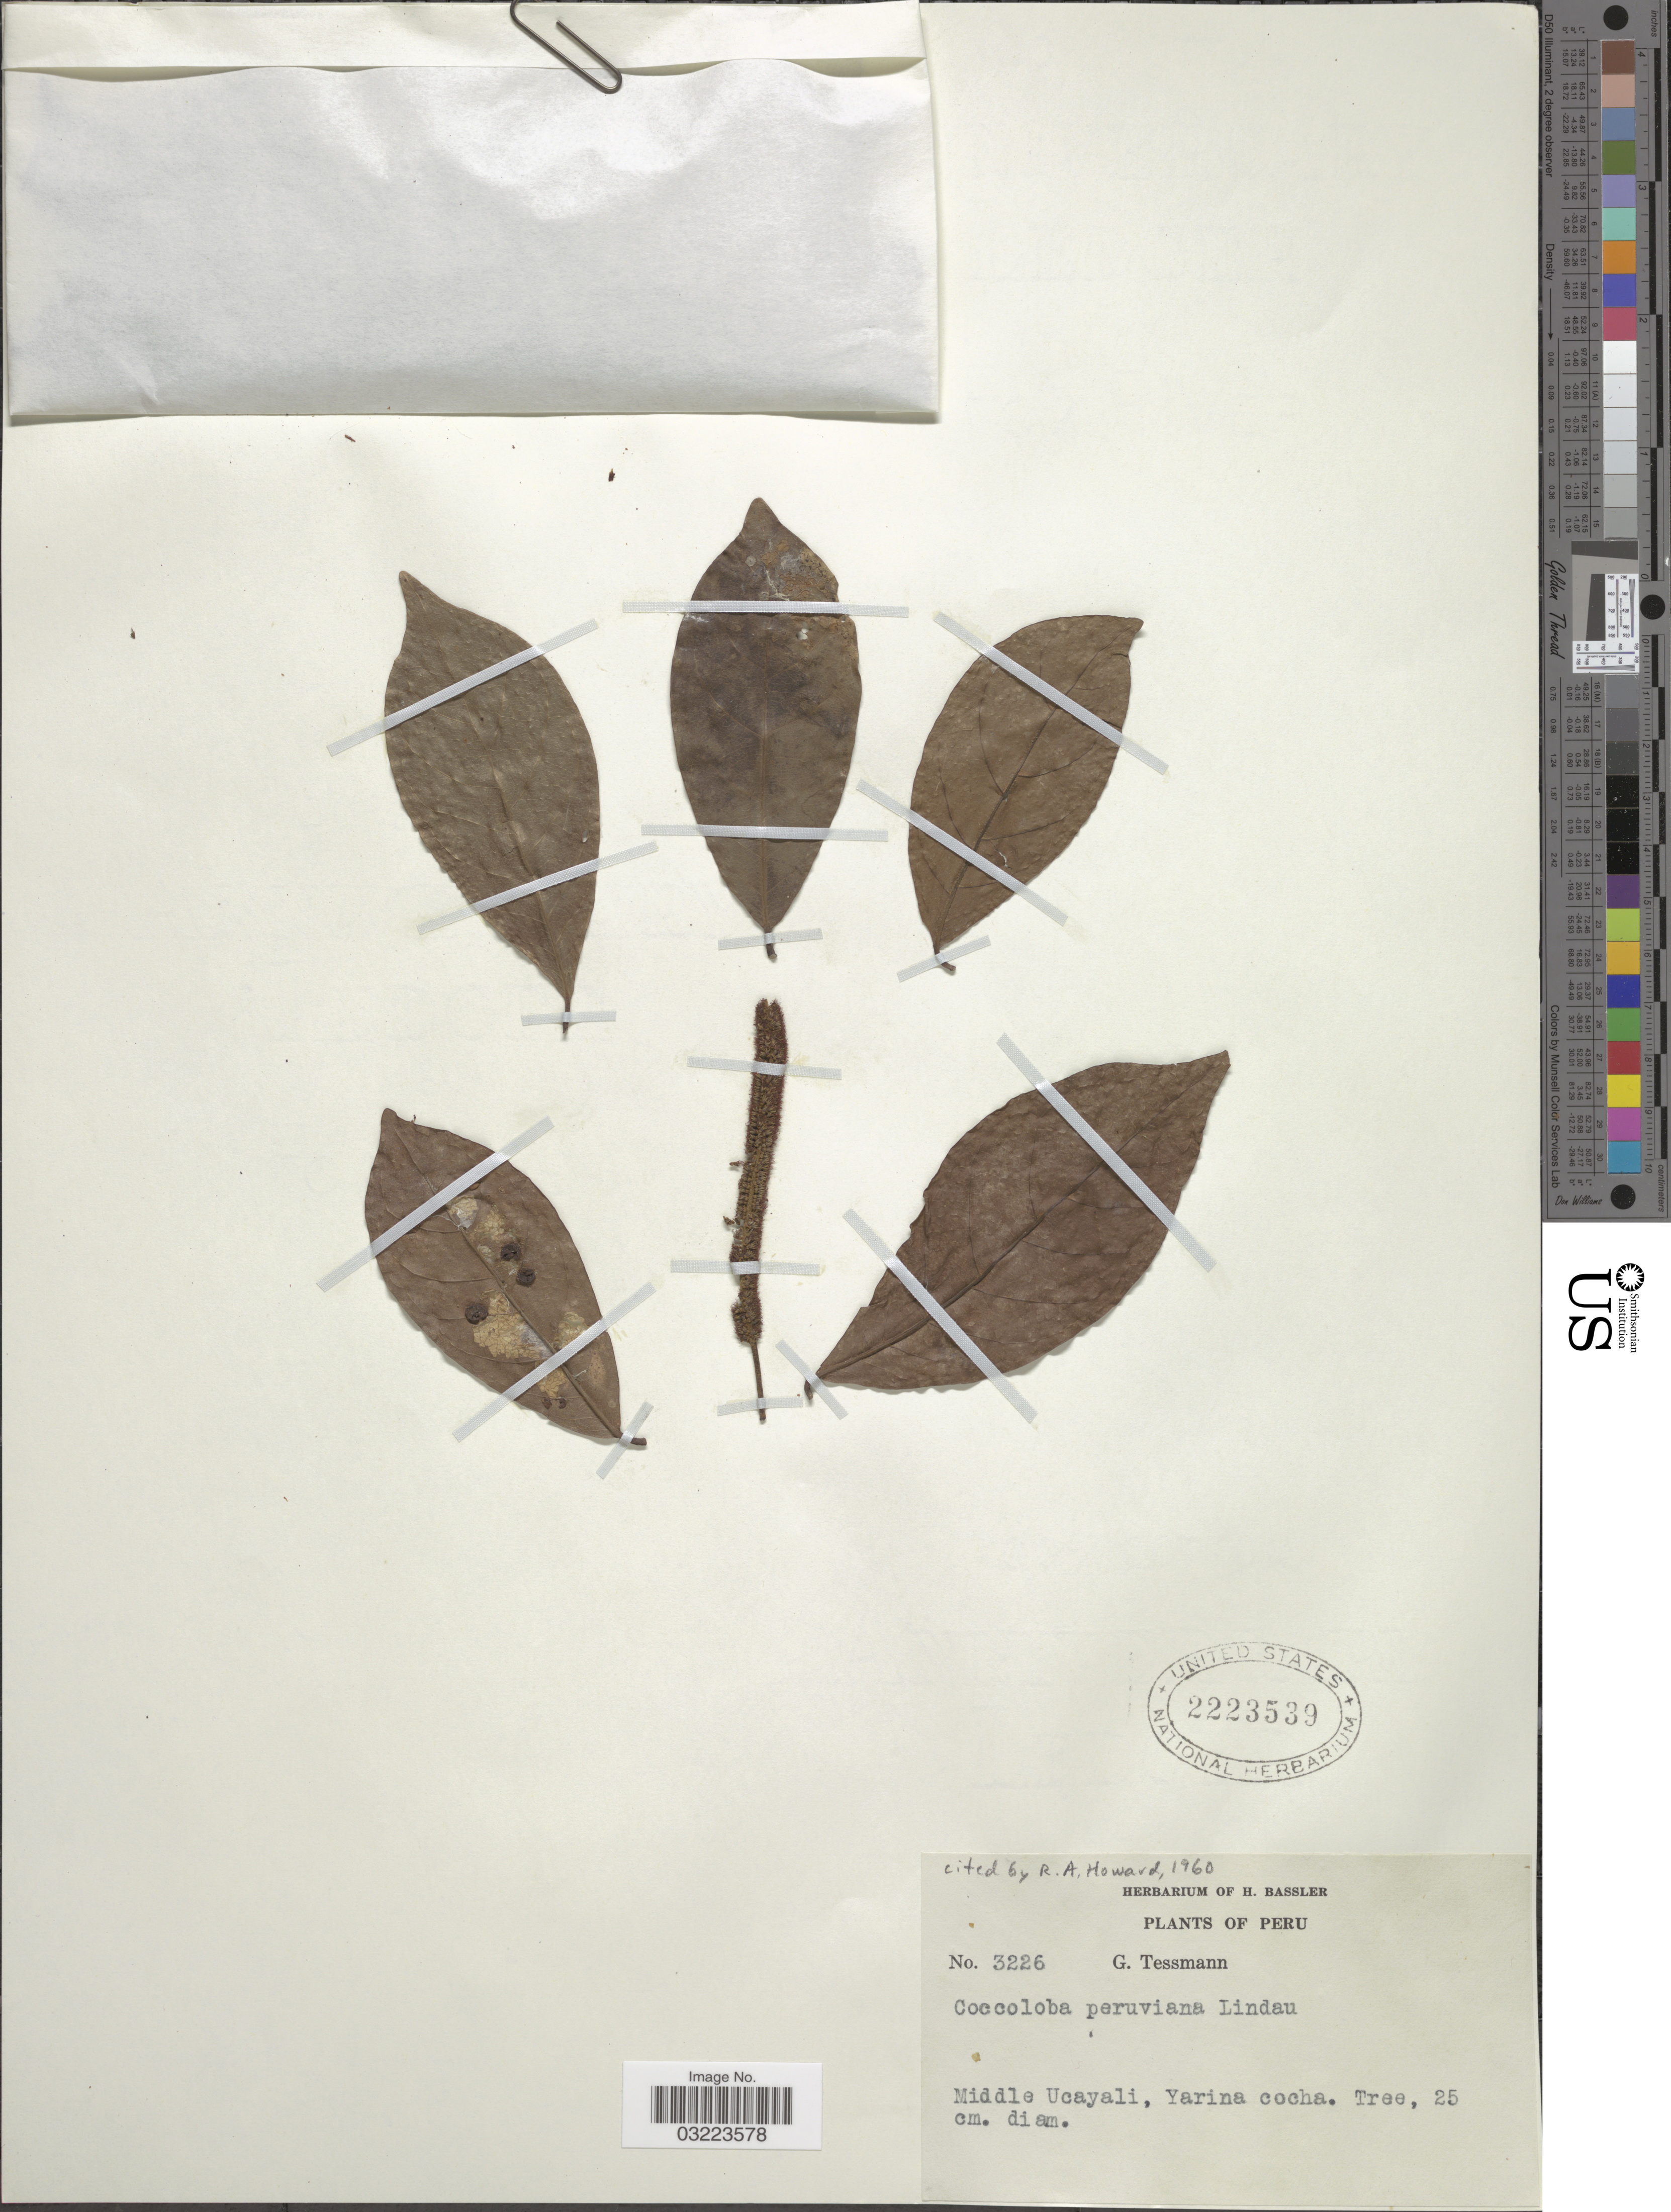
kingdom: Plantae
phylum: Tracheophyta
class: Magnoliopsida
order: Caryophyllales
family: Polygonaceae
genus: Coccoloba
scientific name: Coccoloba peruviana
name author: Lindau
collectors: G. Tessmann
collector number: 3226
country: Peru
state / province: Ucayali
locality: Middle Ucayali, Yarina cocha.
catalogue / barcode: US 2223539